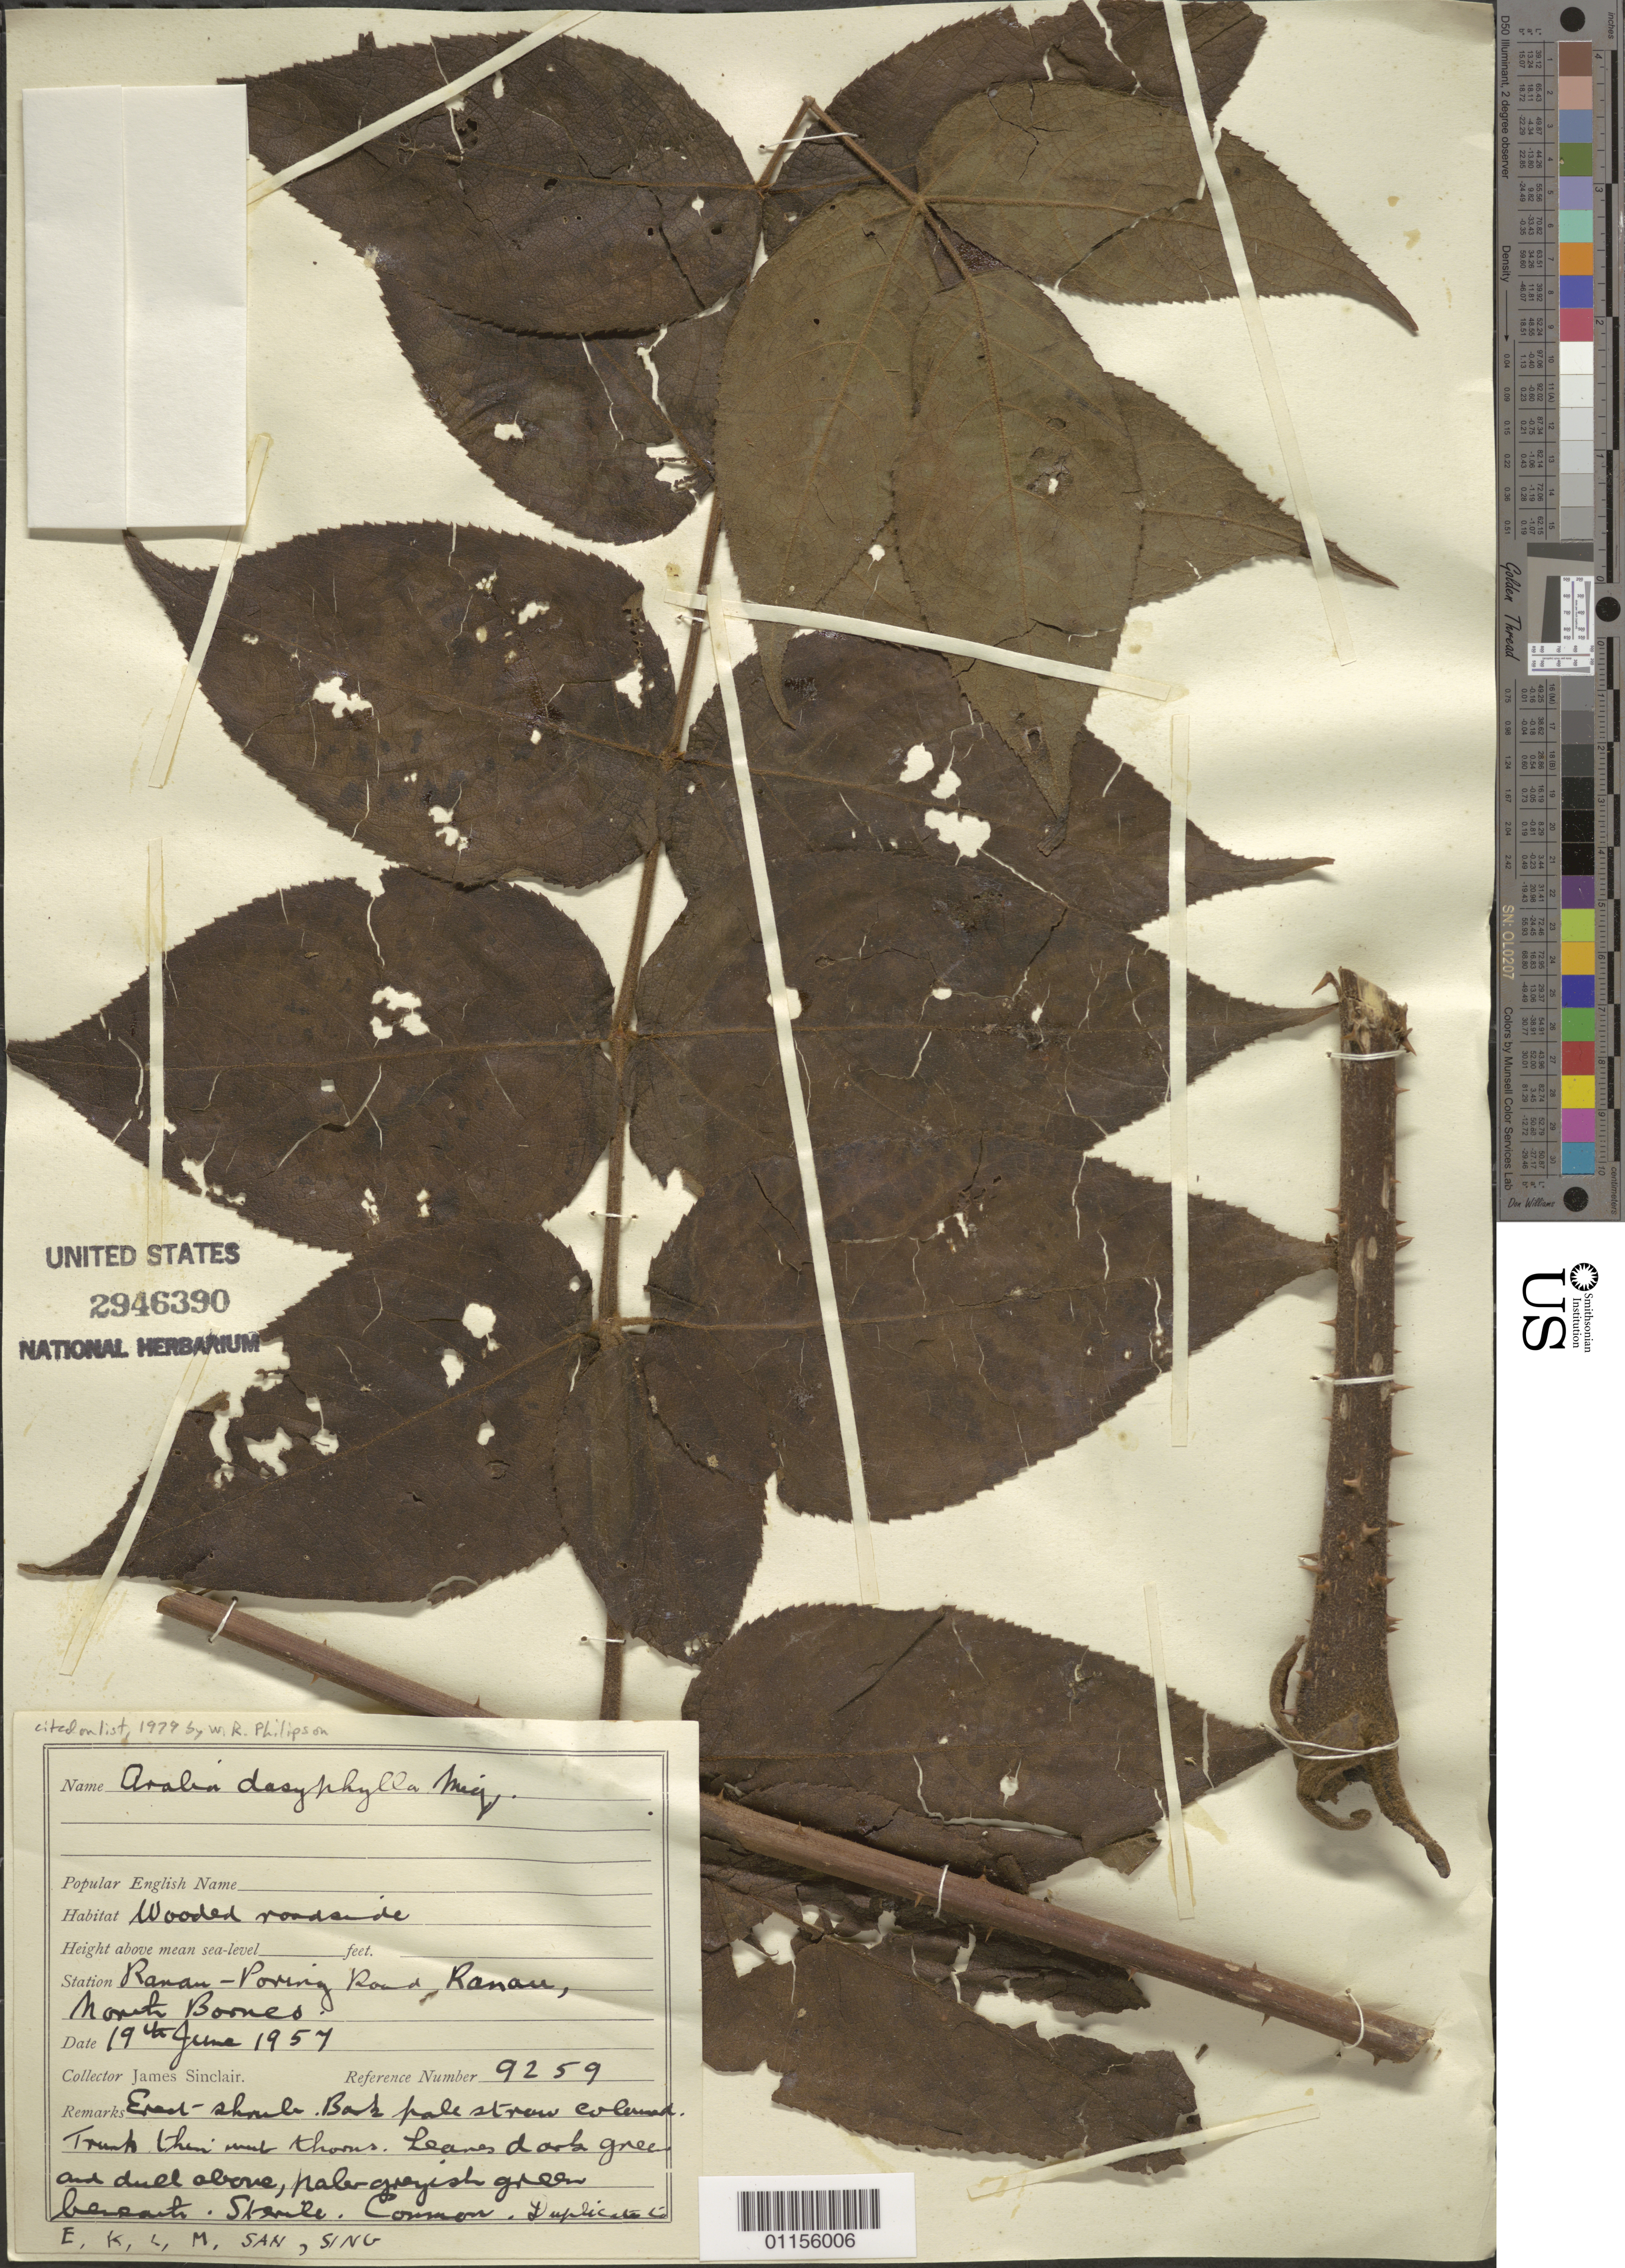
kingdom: Plantae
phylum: Tracheophyta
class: Magnoliopsida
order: Apiales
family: Araliaceae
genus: Aralia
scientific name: Aralia dasyphylla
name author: Miq.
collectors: J. Sinclair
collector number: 9259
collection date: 1954-06-19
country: Malaysia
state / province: Sabah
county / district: Ranau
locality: Mt Borneo.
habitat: Wooded roadside.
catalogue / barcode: US 2946390